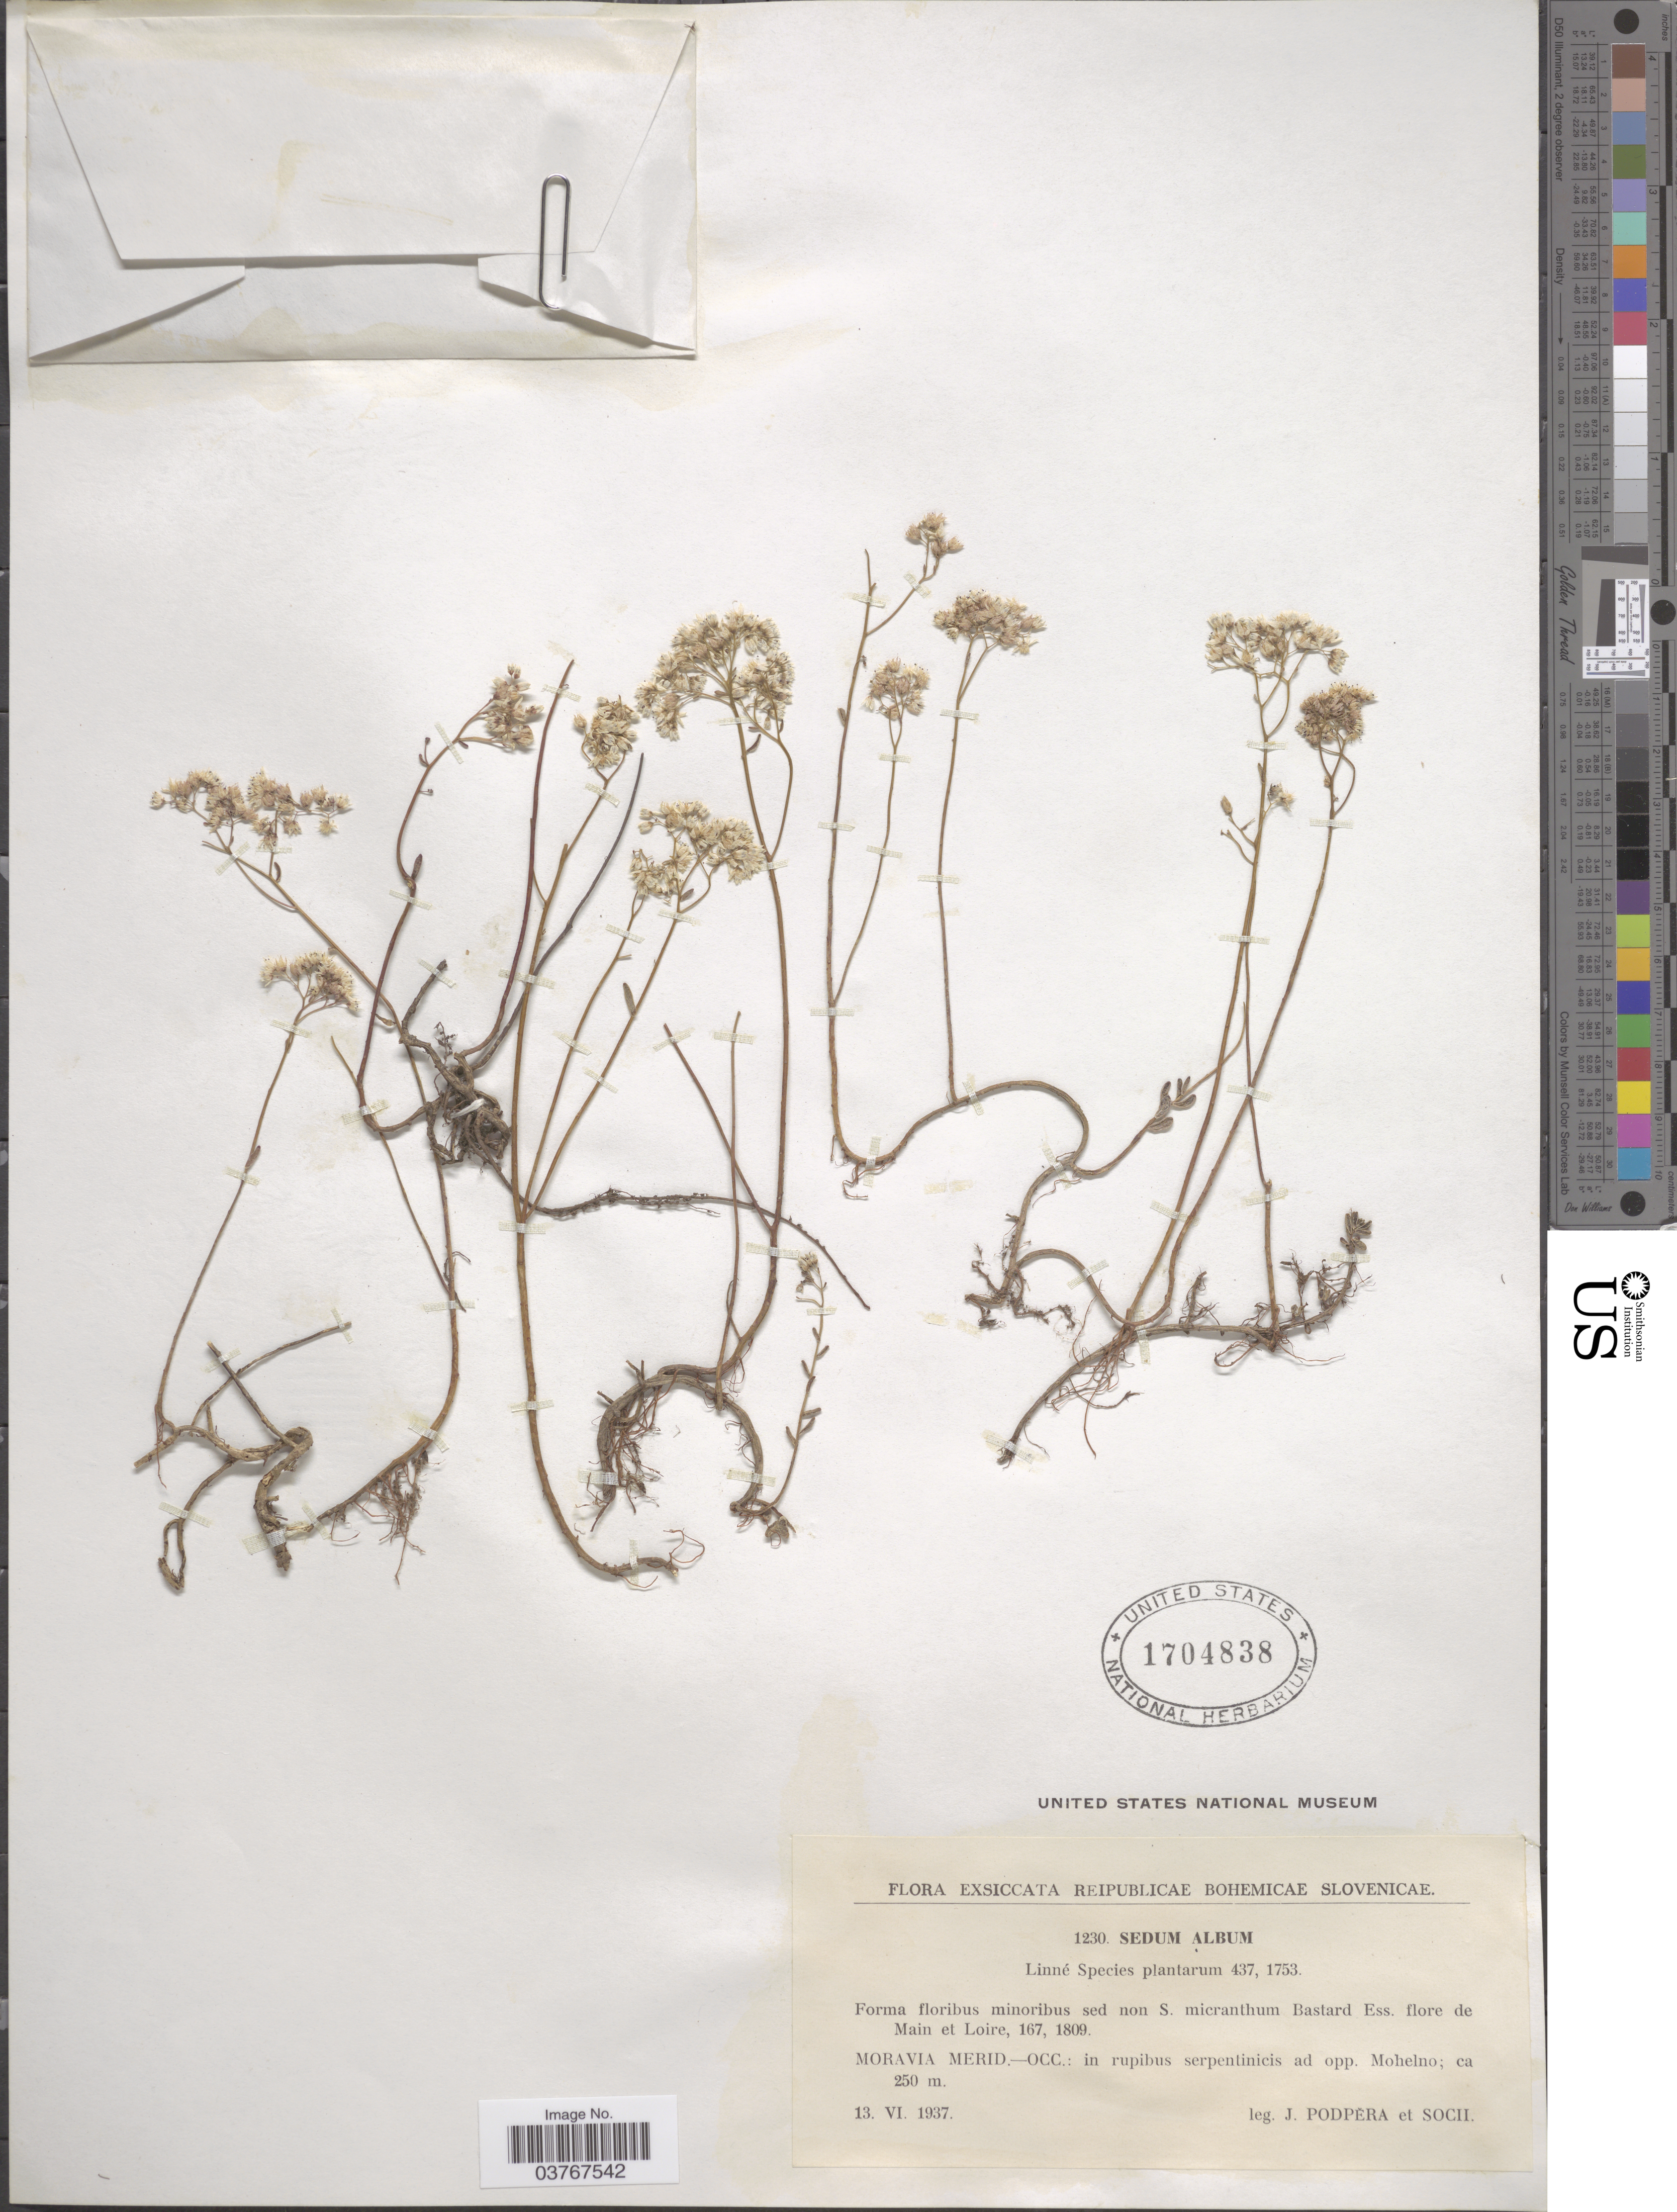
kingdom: Plantae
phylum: Tracheophyta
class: Magnoliopsida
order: Saxifragales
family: Crassulaceae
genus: Sedum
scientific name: Sedum album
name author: L.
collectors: J. Podpera & Socii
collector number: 1230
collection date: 1937-06-13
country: Czechia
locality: Reipublicae Bohemicae Slovenicae. Moravia Merid.- Occ.: in rupibus serpentinicis ad opp. Mohelno.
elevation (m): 250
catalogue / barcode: US 1704838